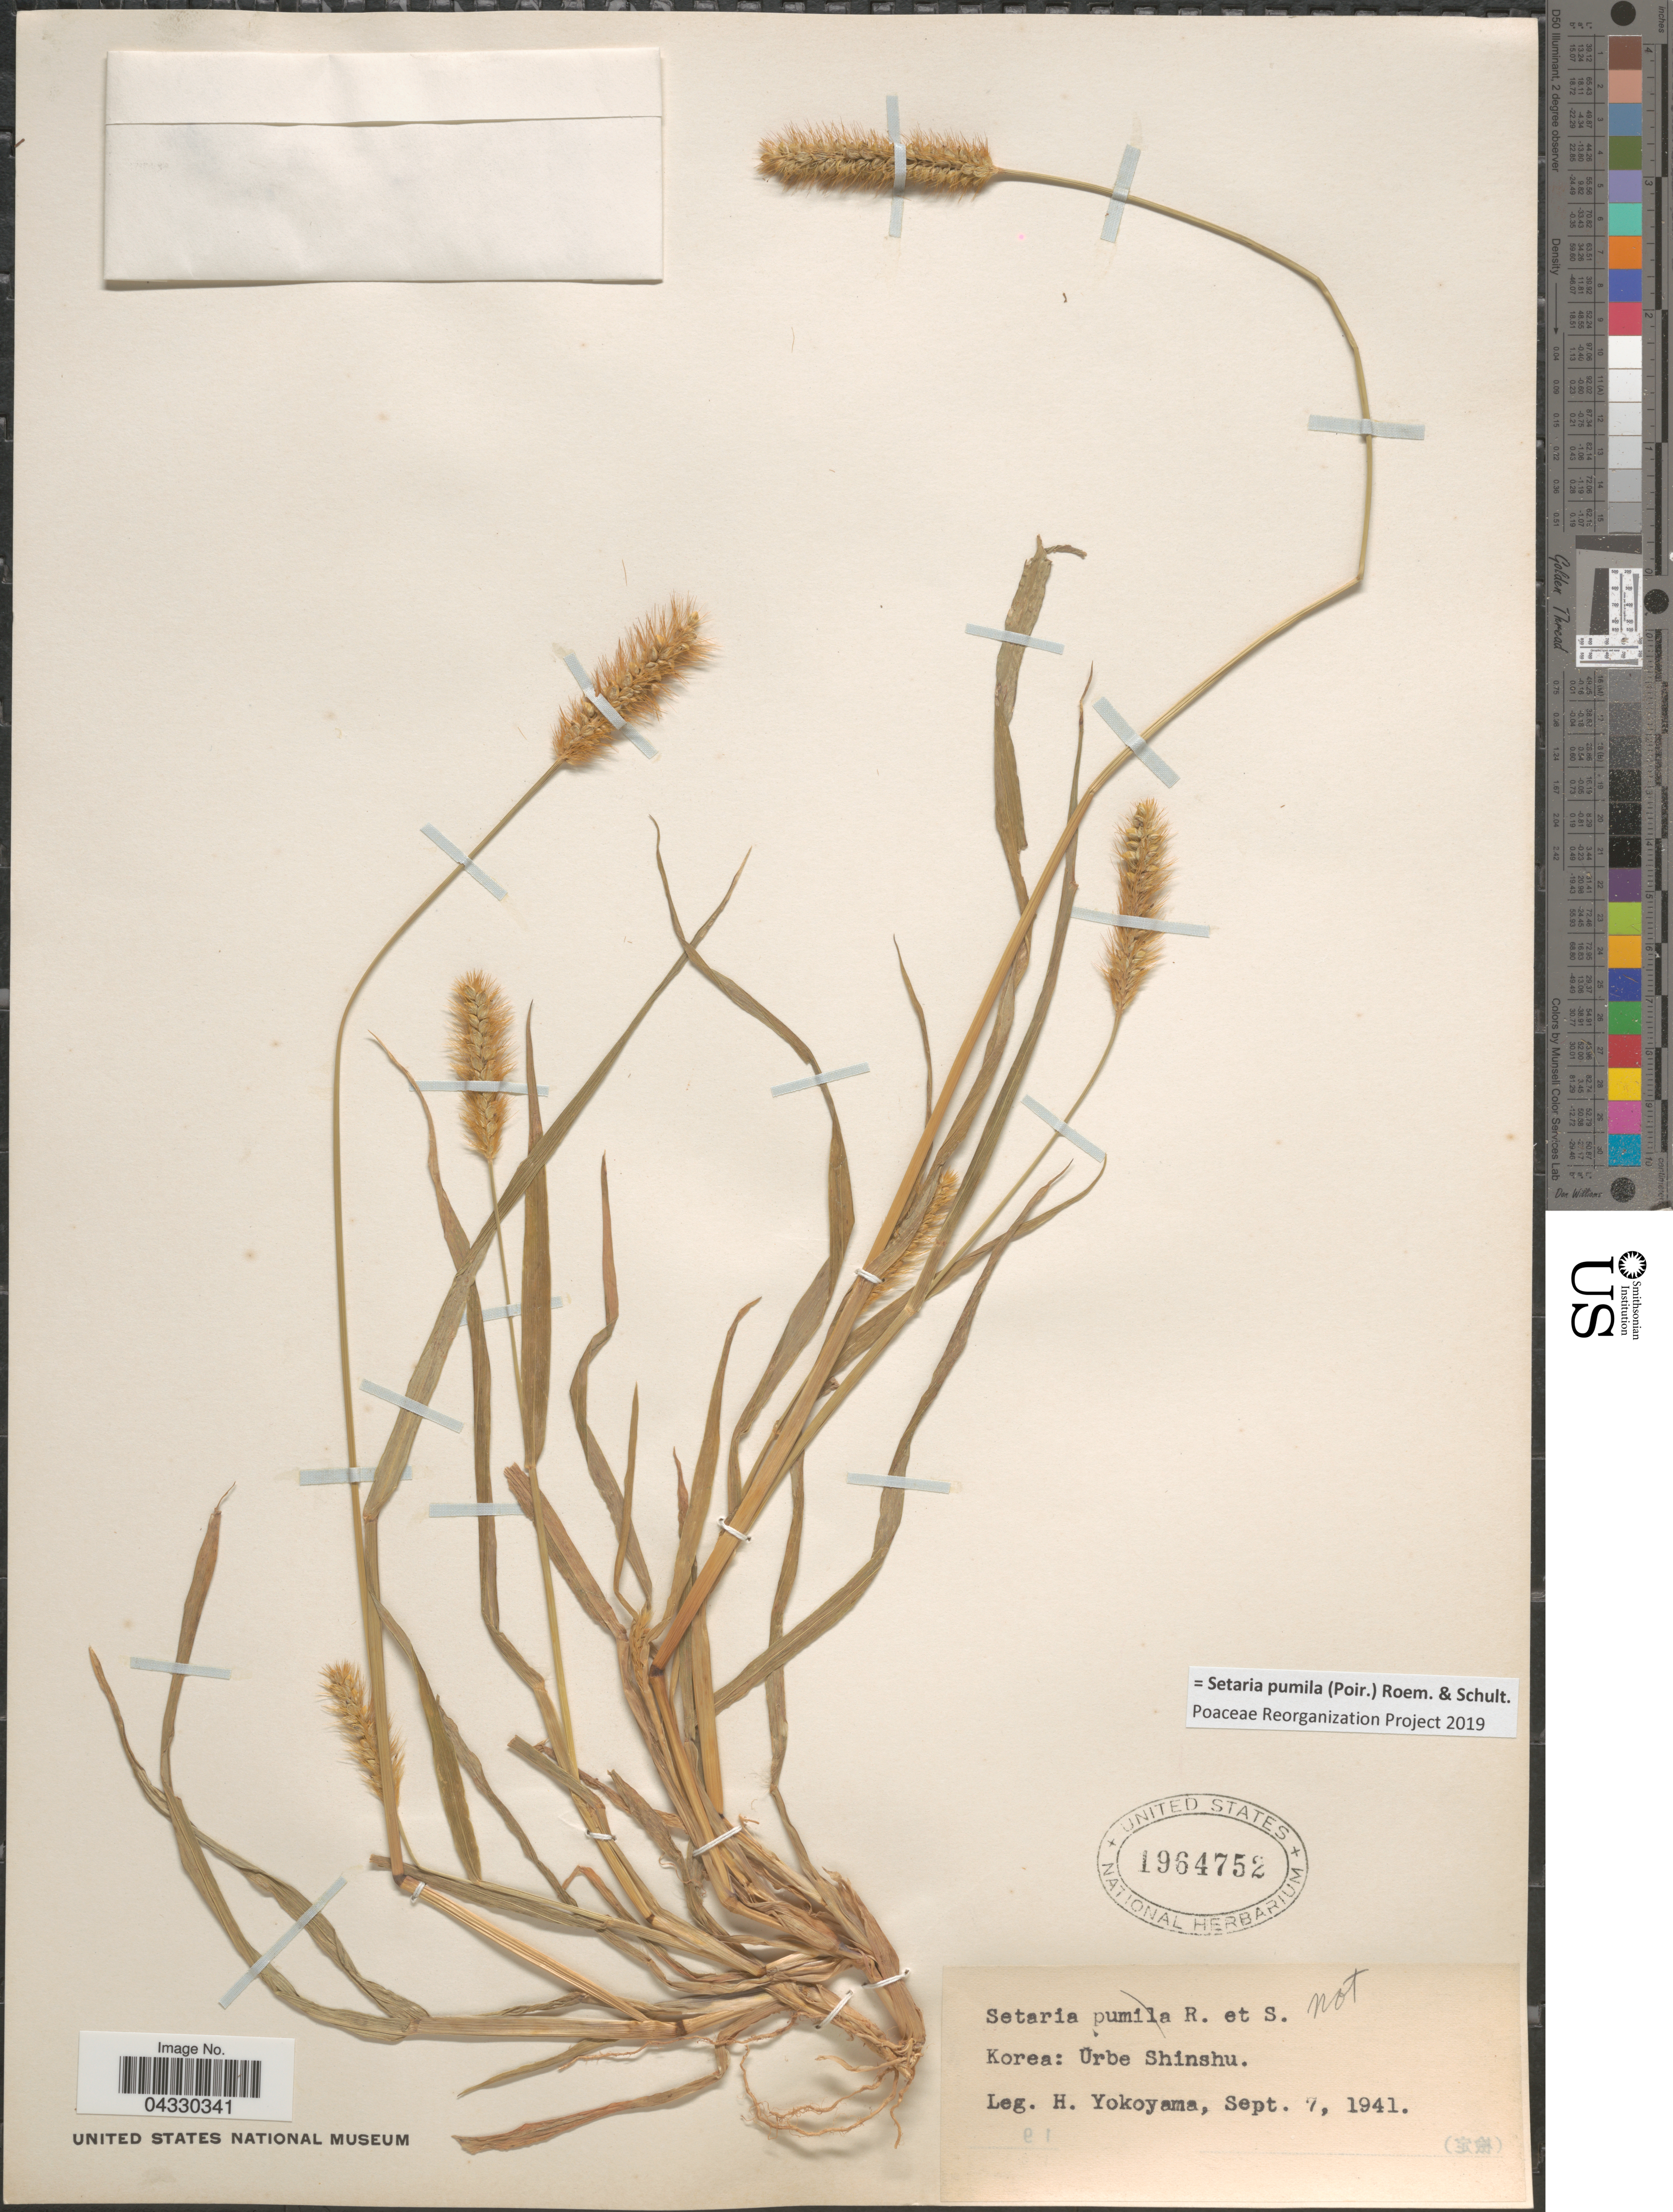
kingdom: Plantae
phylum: Tracheophyta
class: Liliopsida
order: Poales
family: Poaceae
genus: Setaria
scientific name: Setaria pumila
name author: (Poir.) Roem. & Schult.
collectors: H. Yokoyama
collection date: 1941-09-07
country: North Korea / South Korea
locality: Urbe Shinshu.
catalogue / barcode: US 1964752